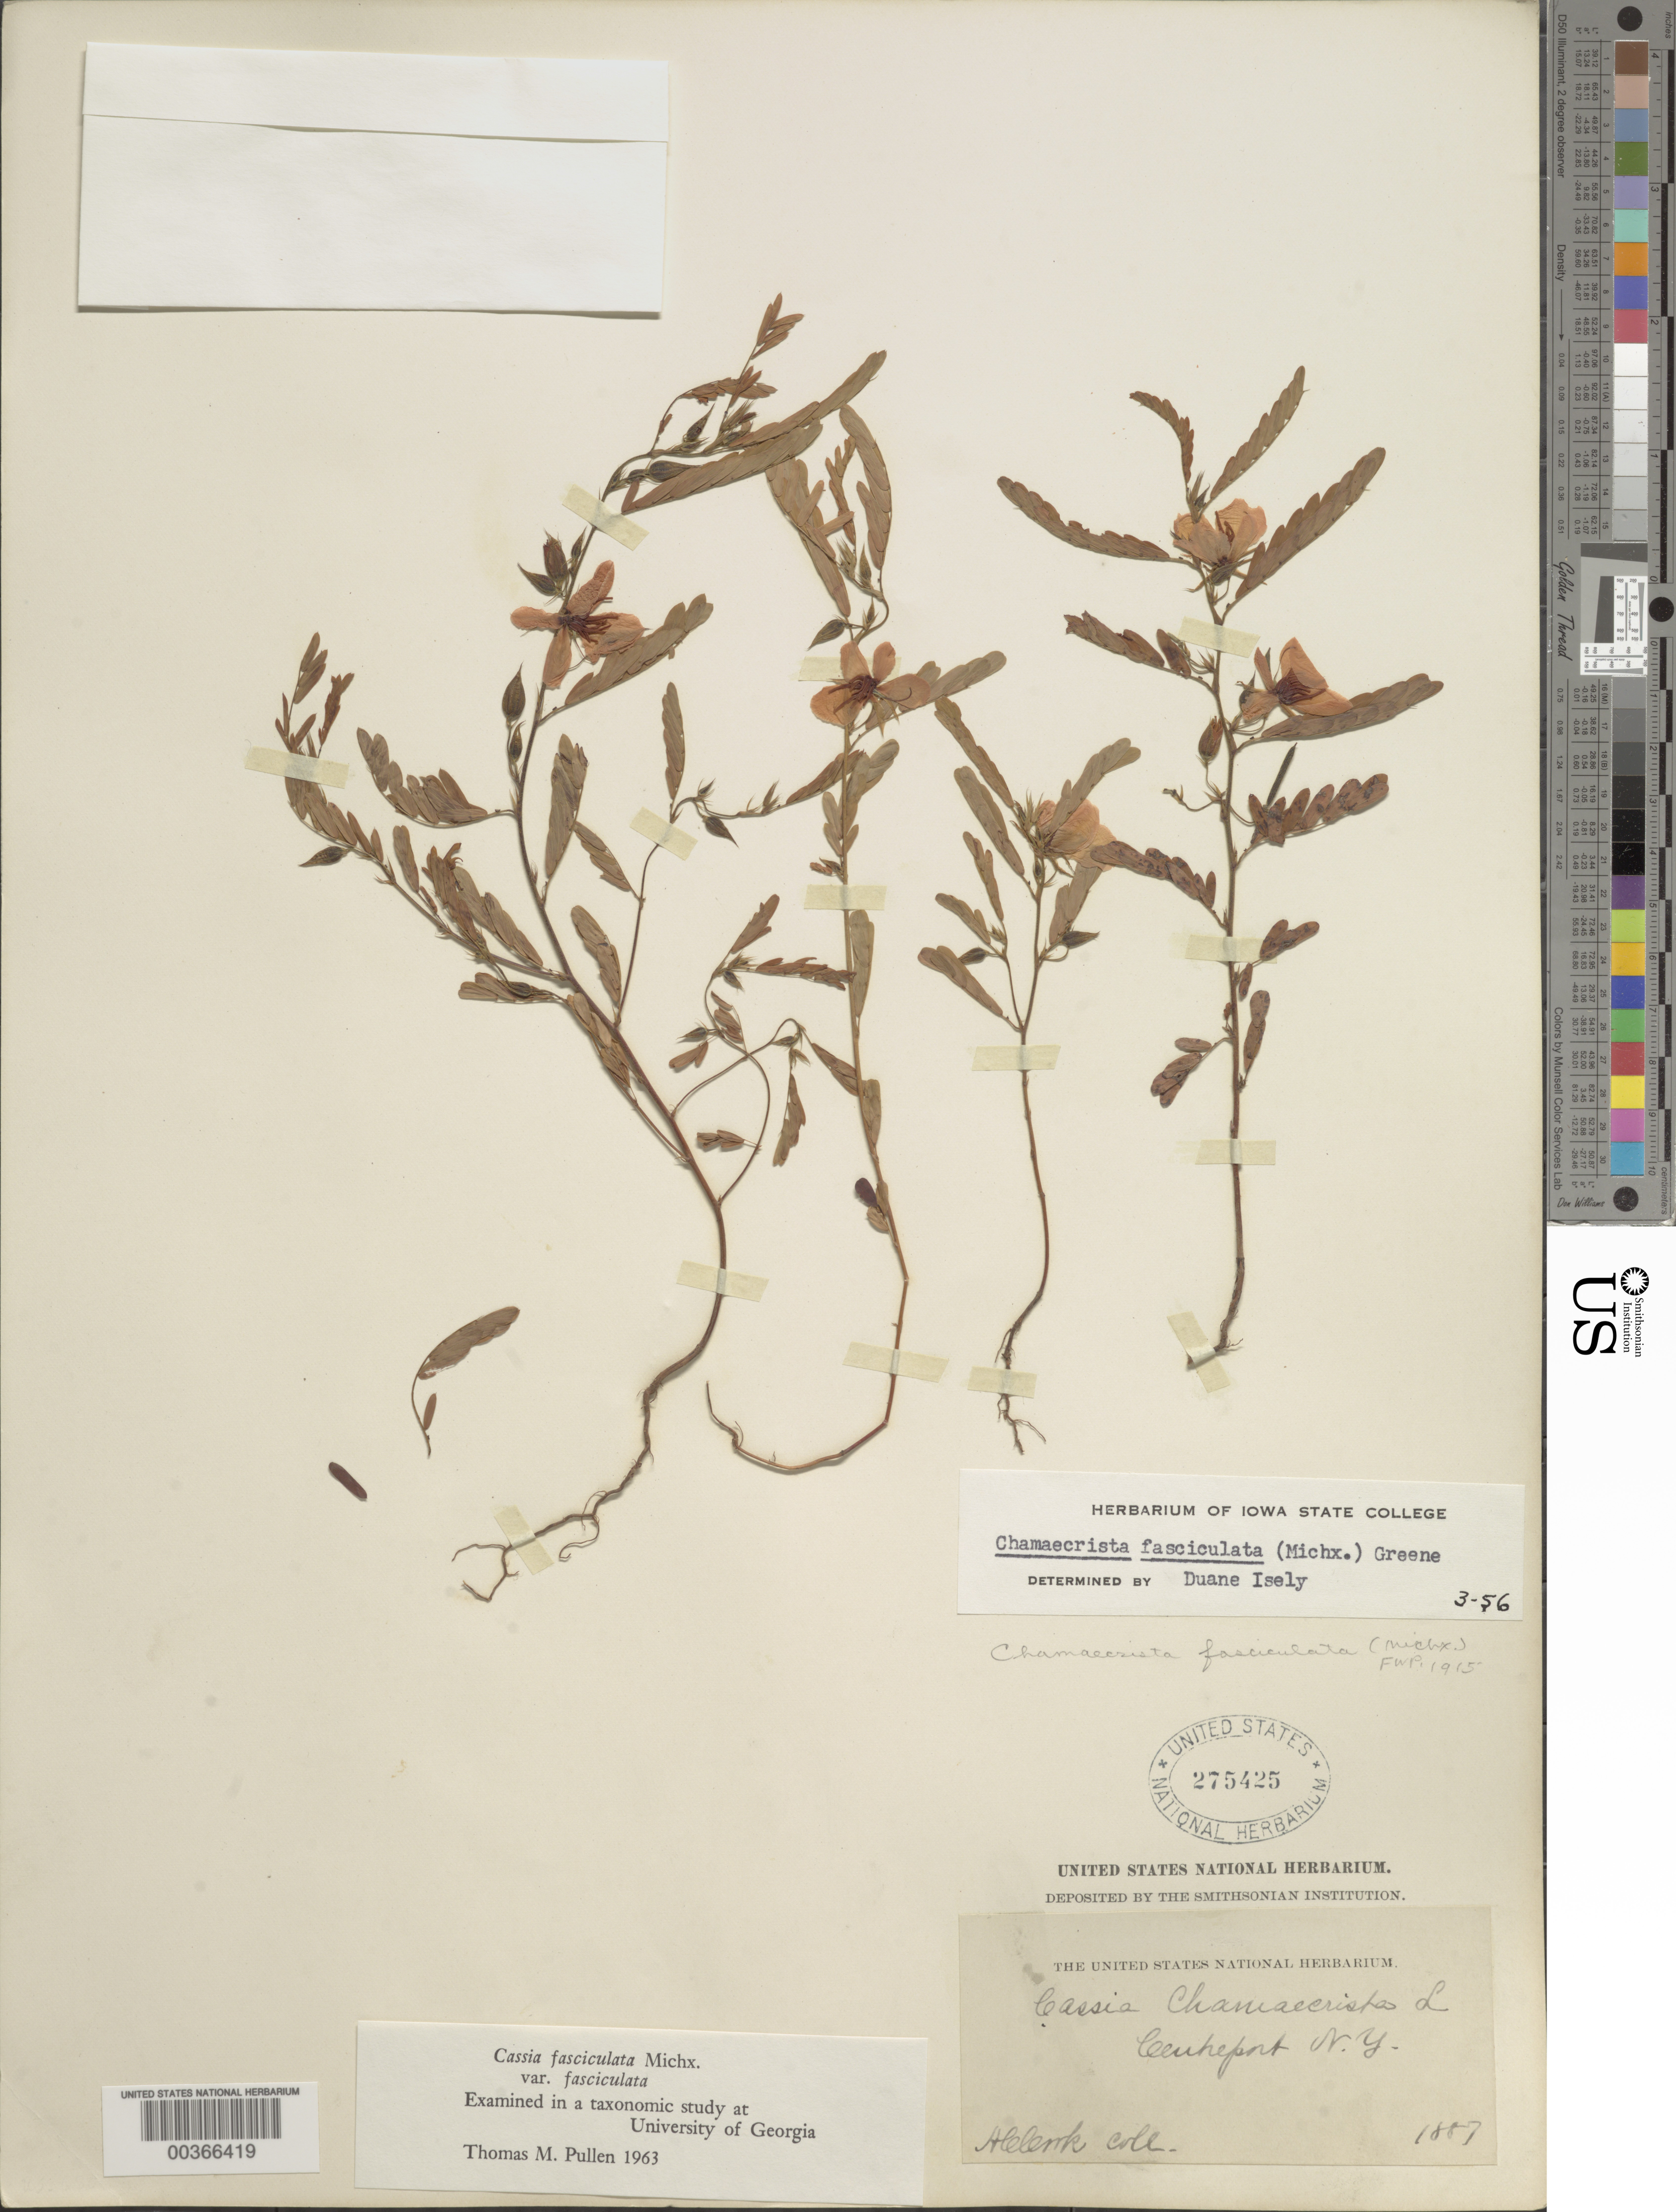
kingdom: Plantae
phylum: Tracheophyta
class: Magnoliopsida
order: Fabales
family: Fabaceae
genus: Chamaecrista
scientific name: Chamaecrista fasciculata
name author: (Michx.) Greene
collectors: Alice C. Cook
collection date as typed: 1887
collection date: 1887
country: United States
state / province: New York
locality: Ceukeport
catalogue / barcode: US 275425